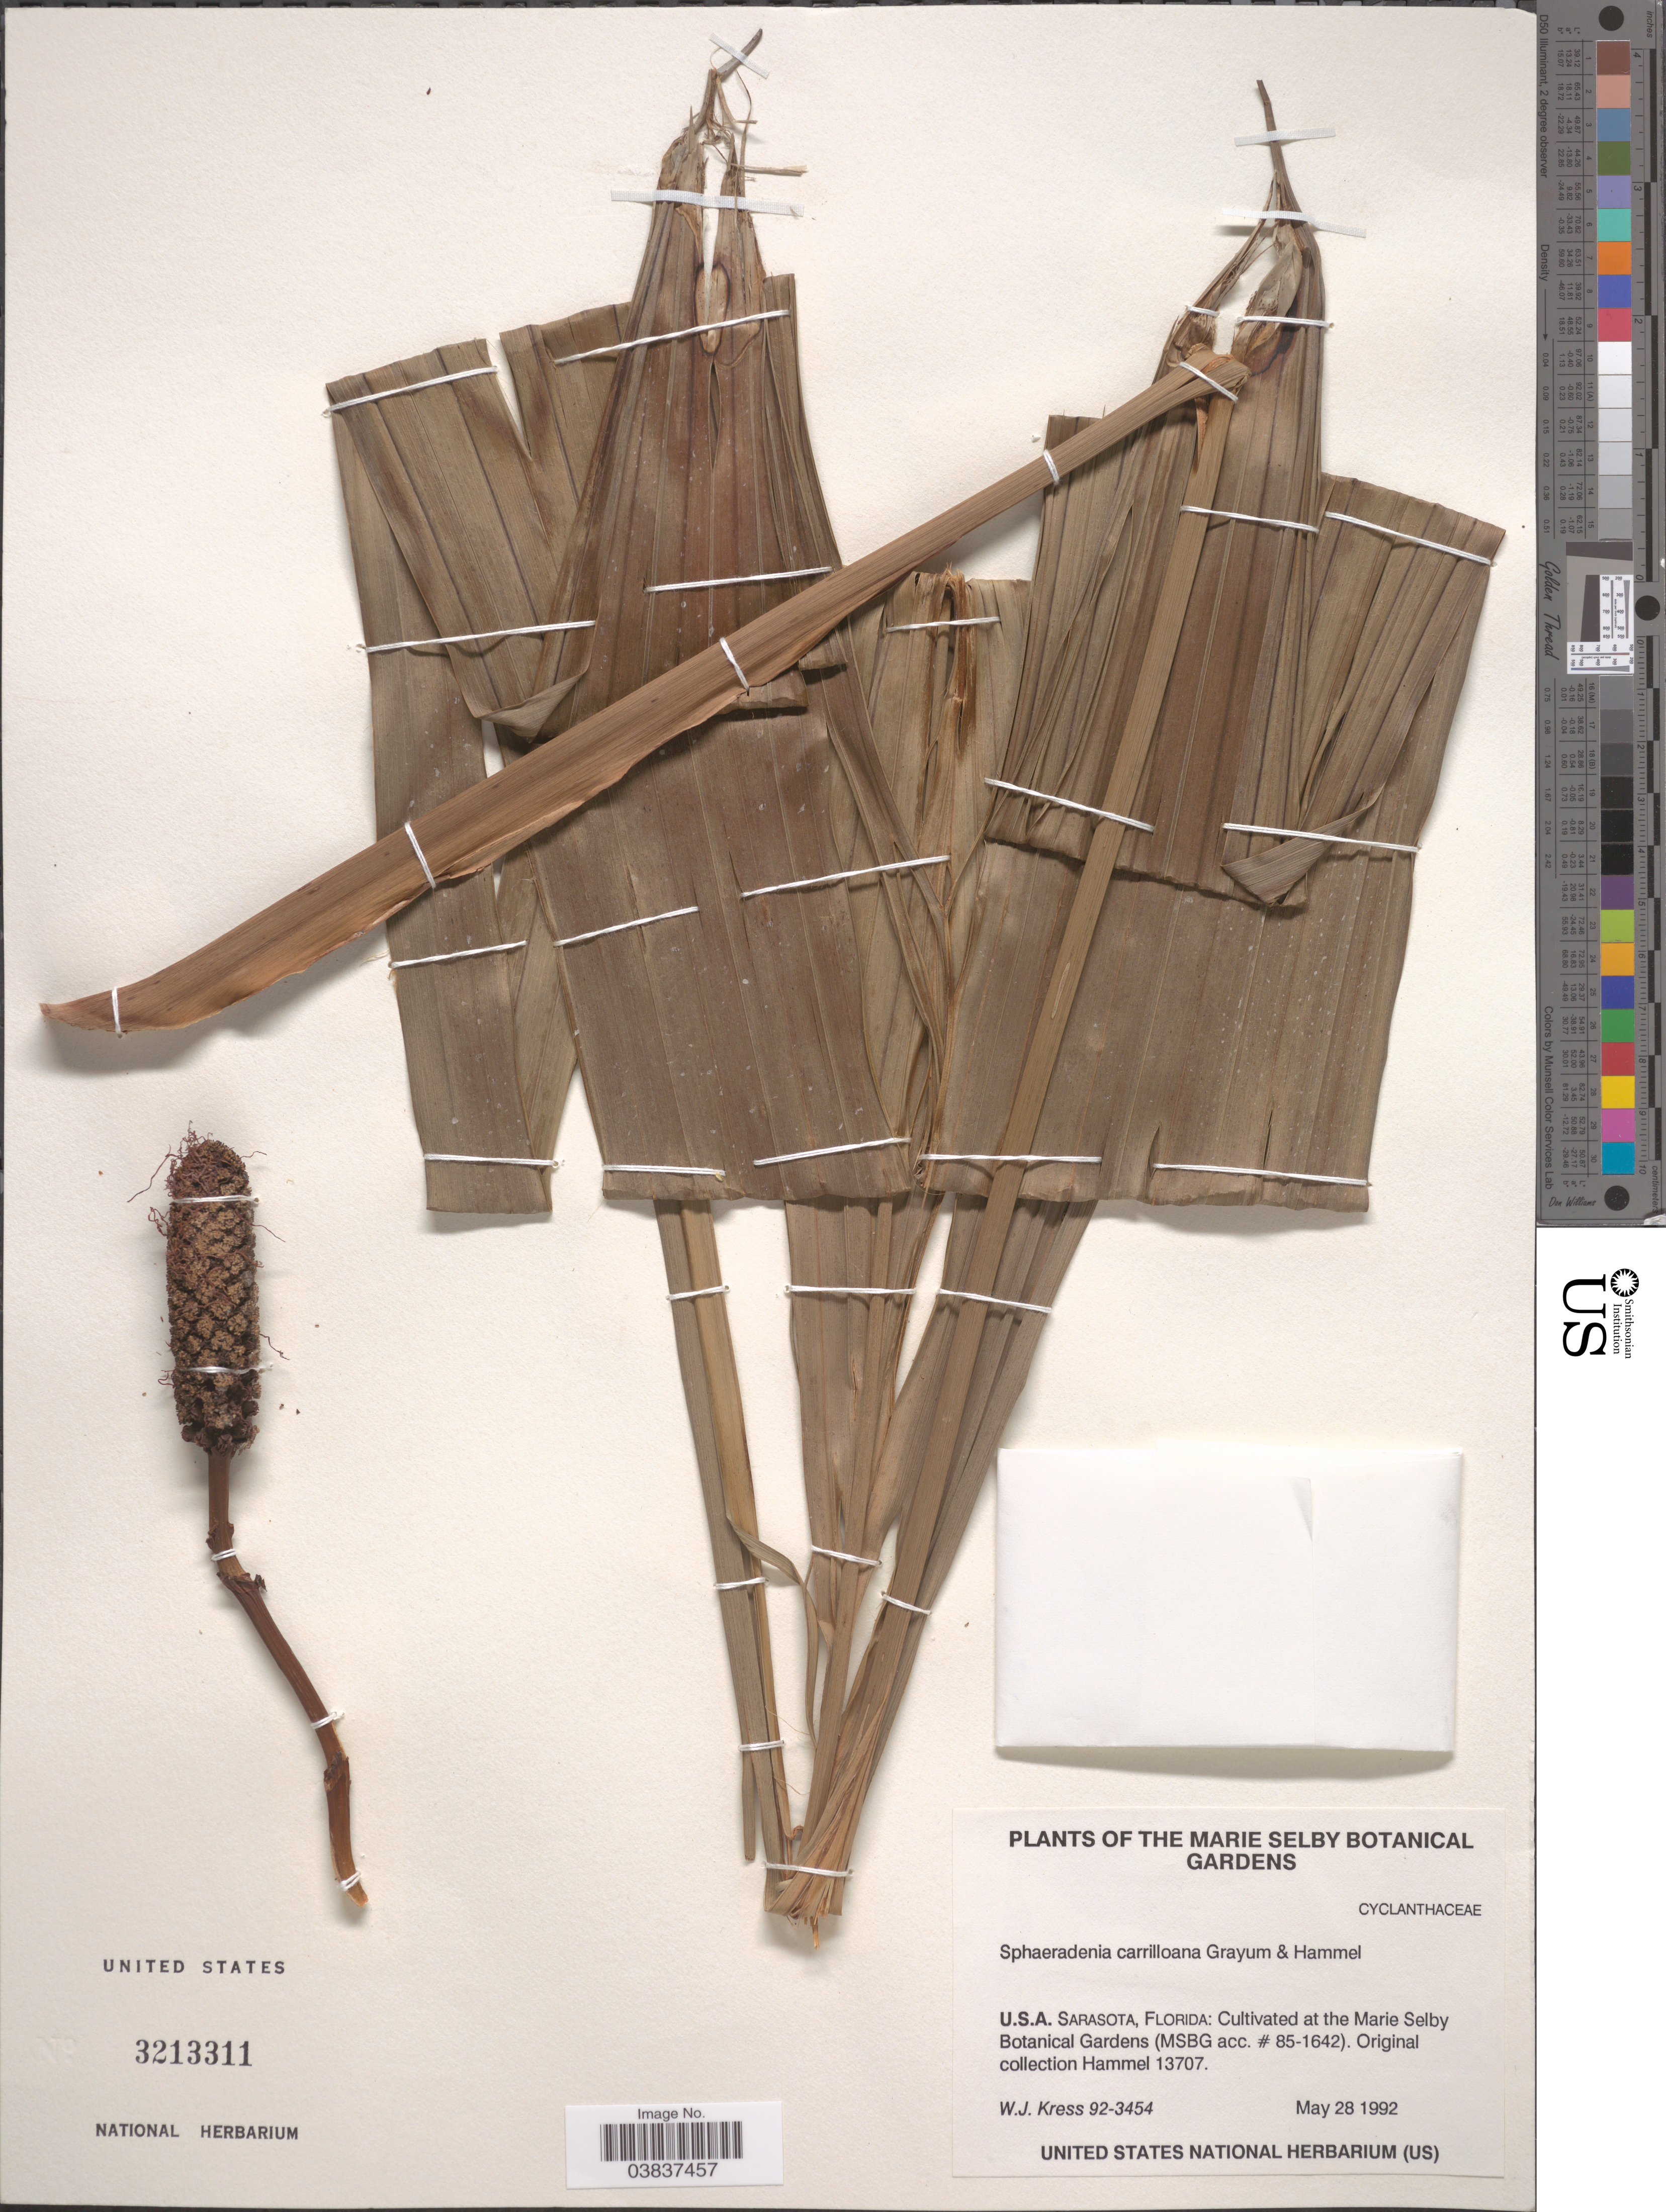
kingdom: Plantae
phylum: Tracheophyta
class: Liliopsida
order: Pandanales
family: Cyclanthaceae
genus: Sphaeradenia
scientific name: Sphaeradenia carrilloana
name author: Grayum & Hammel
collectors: W. J. Kress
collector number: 92-3454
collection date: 1992-05-28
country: United States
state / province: Florida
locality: The Marie Selby Botanical Gardens. Sarasota.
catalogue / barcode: US 3213311